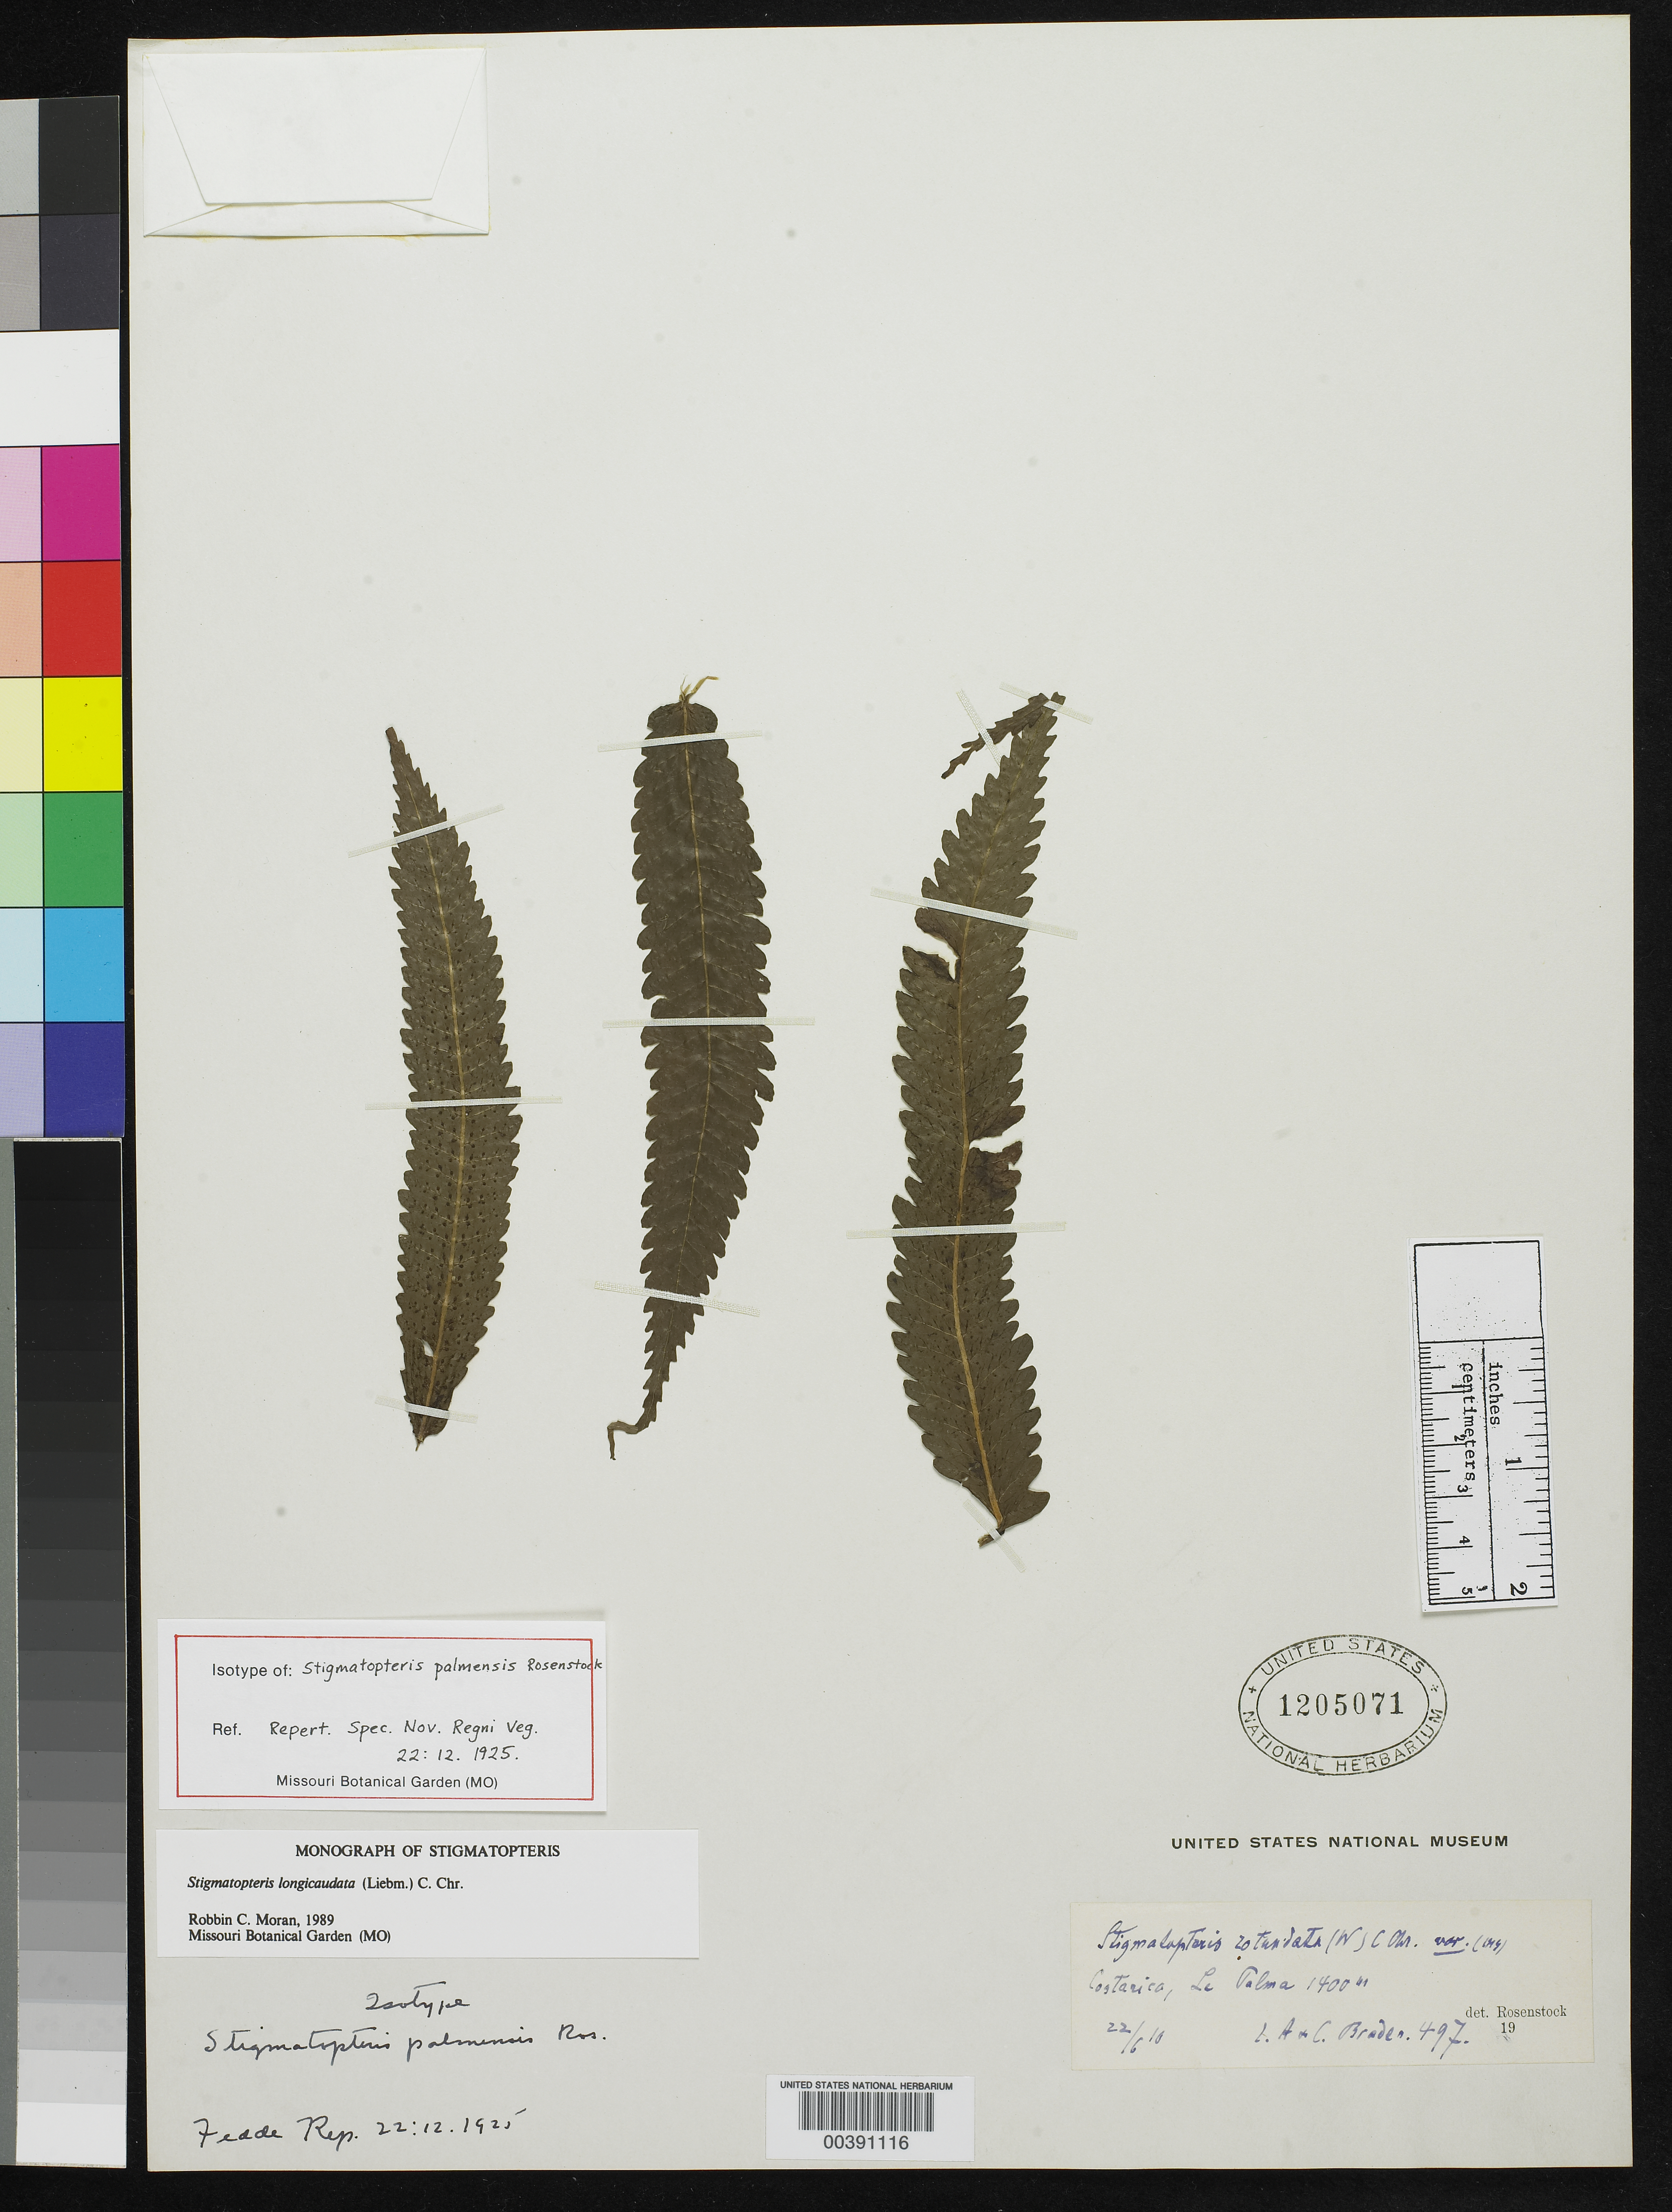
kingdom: Plantae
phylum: Tracheophyta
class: Polypodiopsida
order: Polypodiales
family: Dryopteridaceae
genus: Stigmatopteris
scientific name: Stigmatopteris palmensis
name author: Rosenst.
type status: Isotype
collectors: L. Brade & A. C. Brade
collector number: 497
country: Costa Rica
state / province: San José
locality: La Palma.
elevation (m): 1400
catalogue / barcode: US 1205071